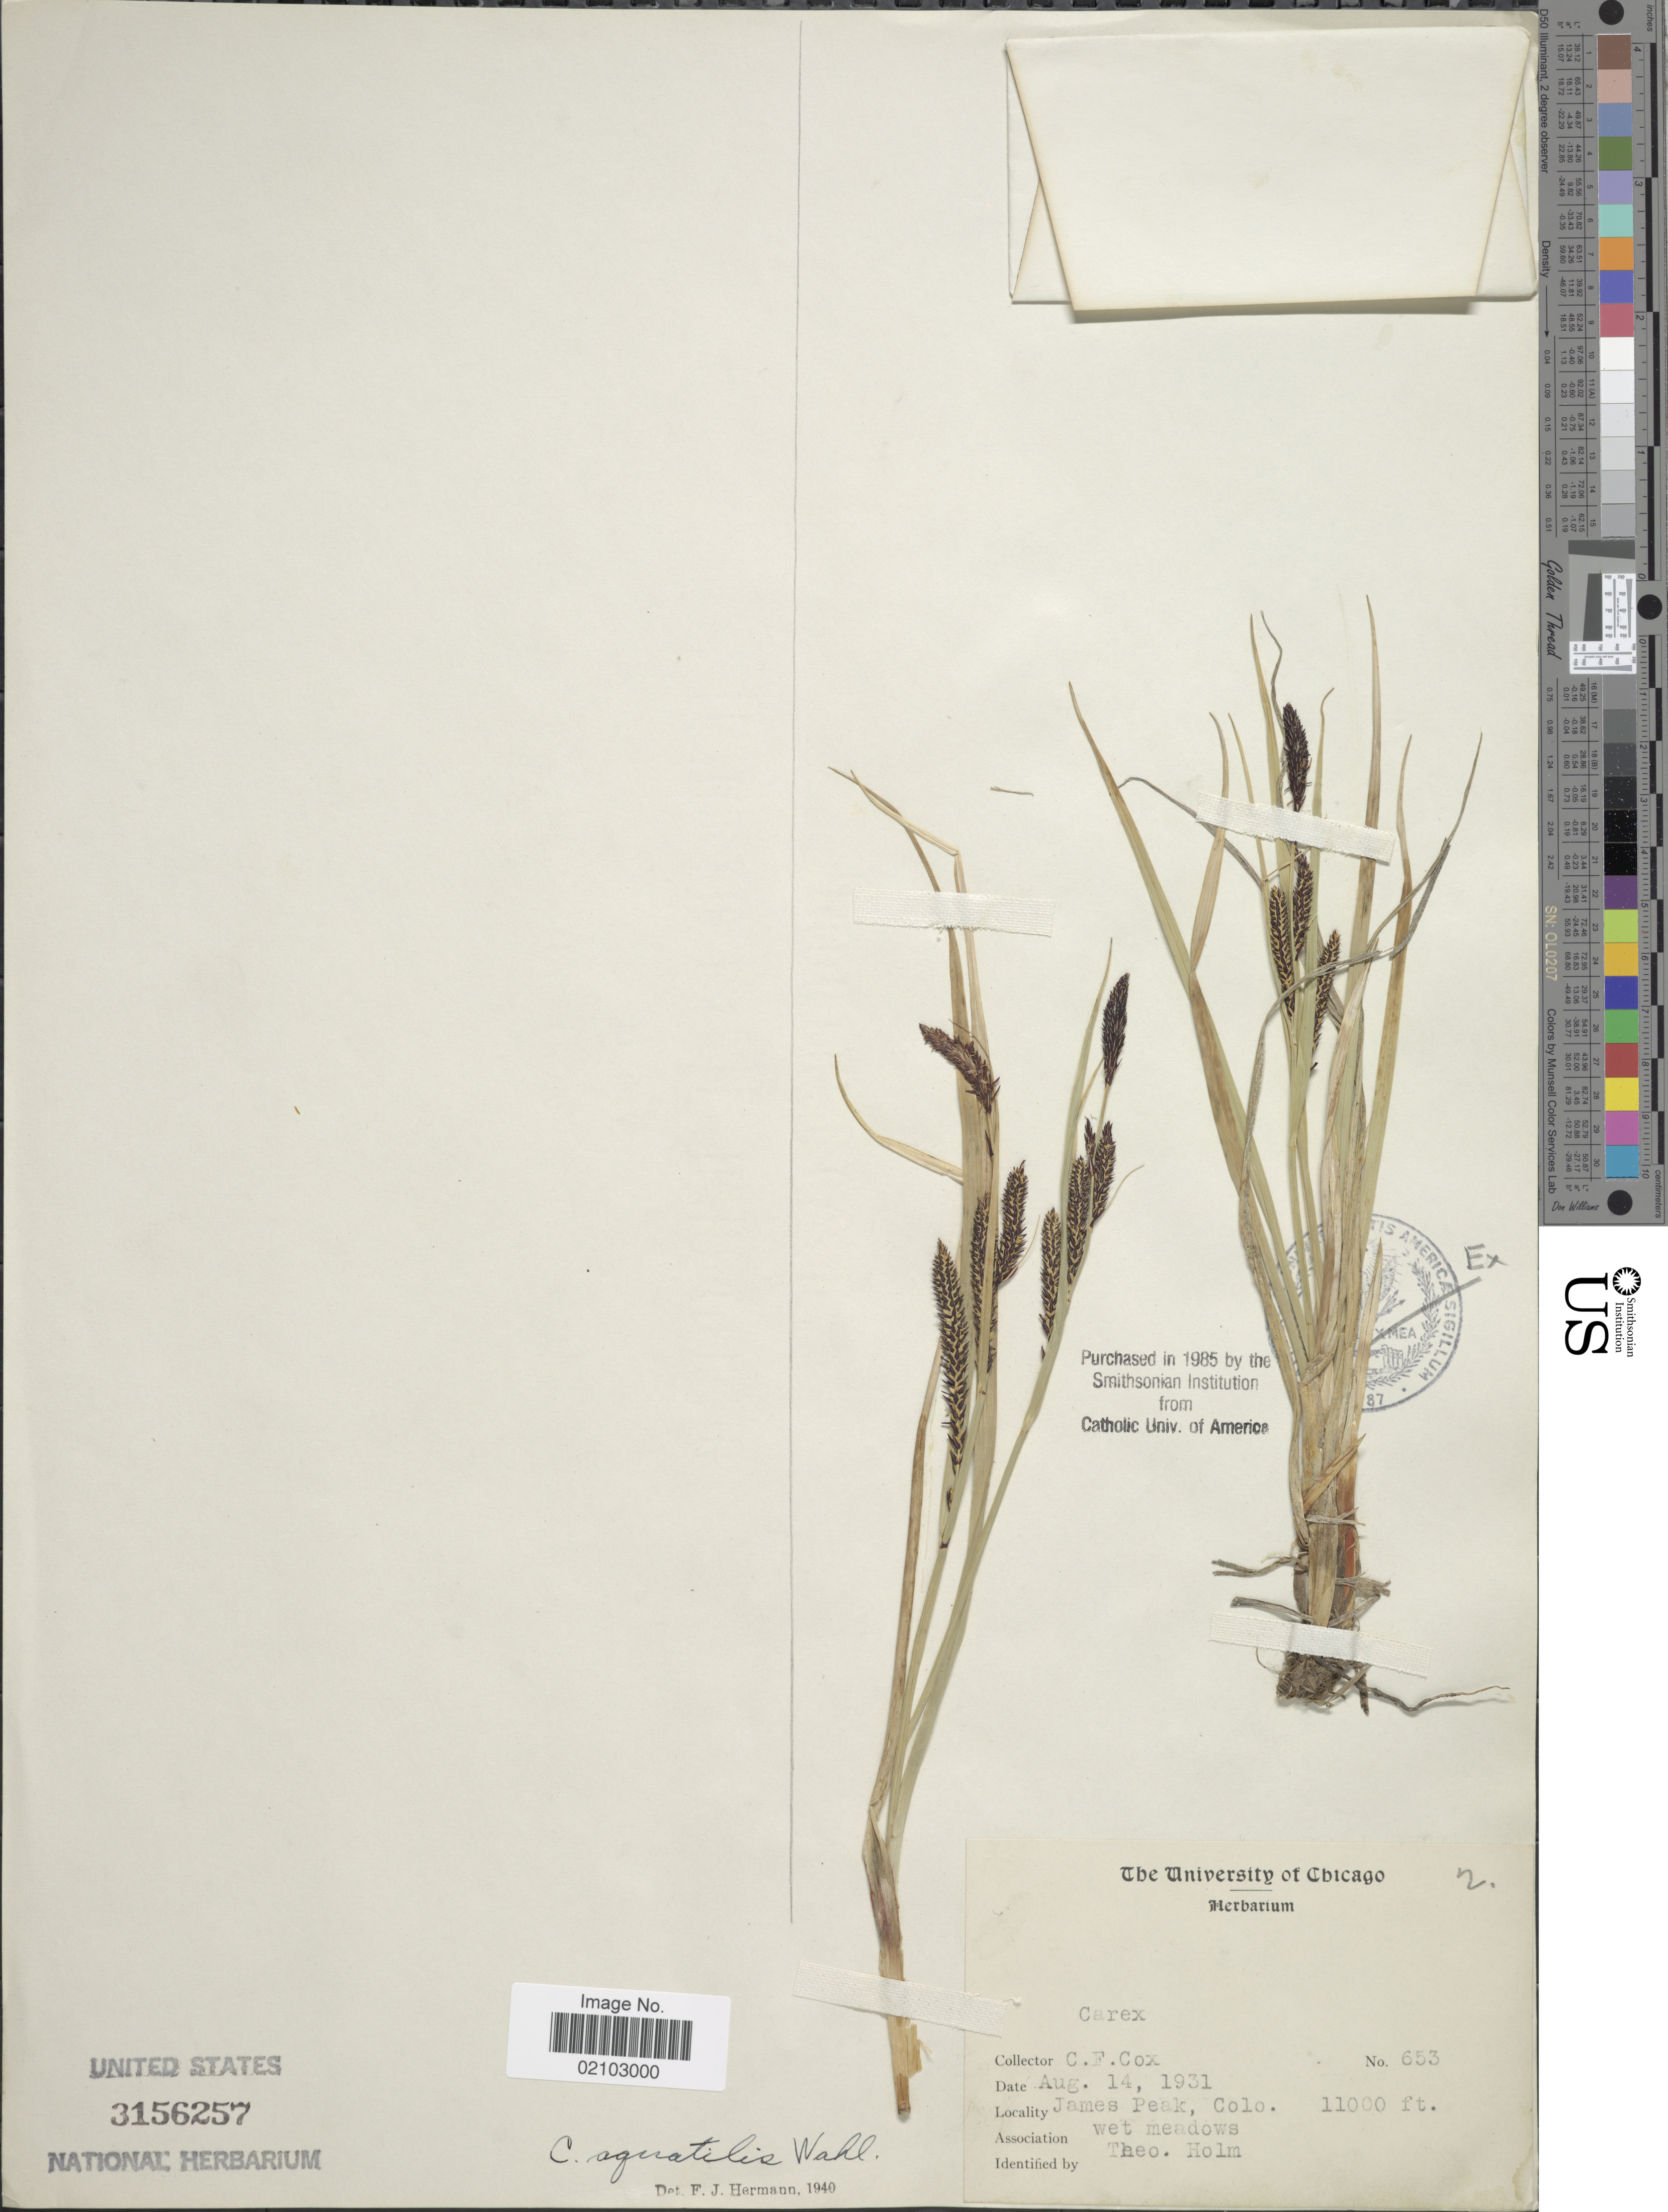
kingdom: Plantae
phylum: Tracheophyta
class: Liliopsida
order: Poales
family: Cyperaceae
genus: Carex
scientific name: Carex aquatilis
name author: Wahlenb.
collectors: C. Cox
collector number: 653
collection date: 1931-08-14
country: United States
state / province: Colorado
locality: James Peak, wet meadows.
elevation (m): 3353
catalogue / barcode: US 3156257